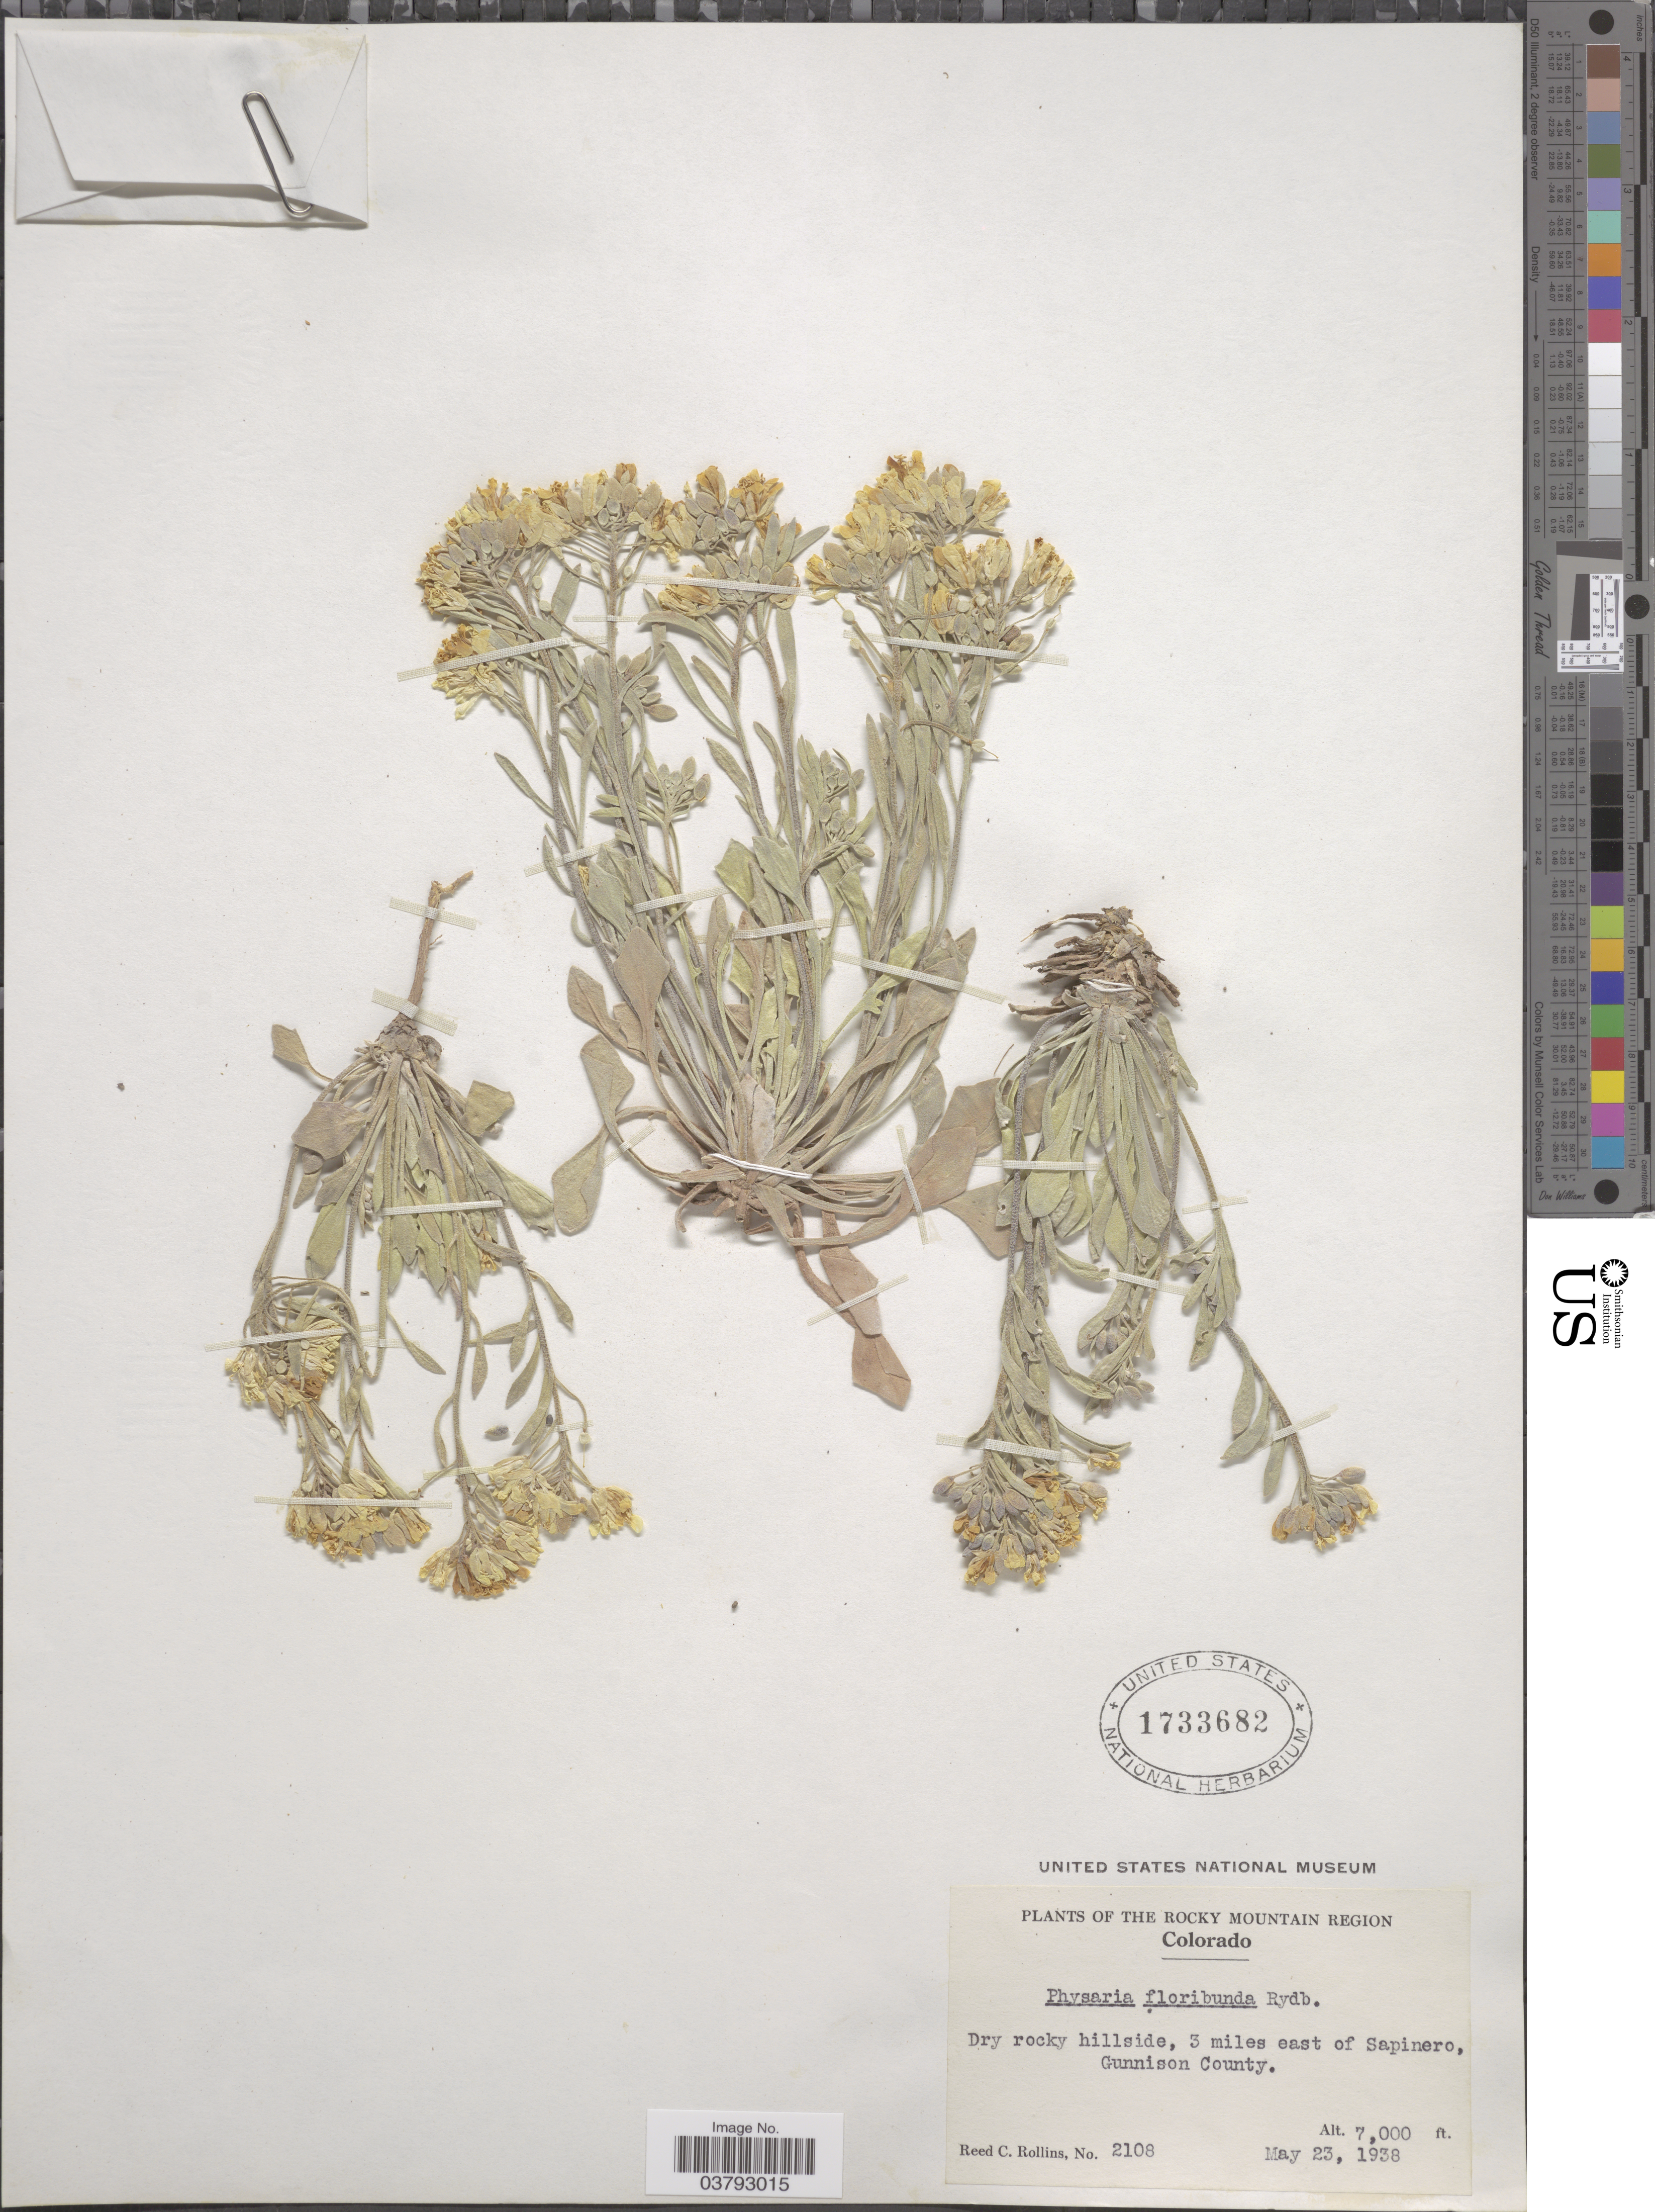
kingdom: Plantae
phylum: Tracheophyta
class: Magnoliopsida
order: Brassicales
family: Brassicaceae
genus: Physaria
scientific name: Physaria floribunda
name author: Rydb.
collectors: R. C. Rollins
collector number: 2108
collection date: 1938-05-23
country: United States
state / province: Colorado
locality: The Rocky Mountain Region. 3 miles east of Sapinero, Gunnison County.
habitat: dry rocky hillside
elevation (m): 2134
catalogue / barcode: US 1733682